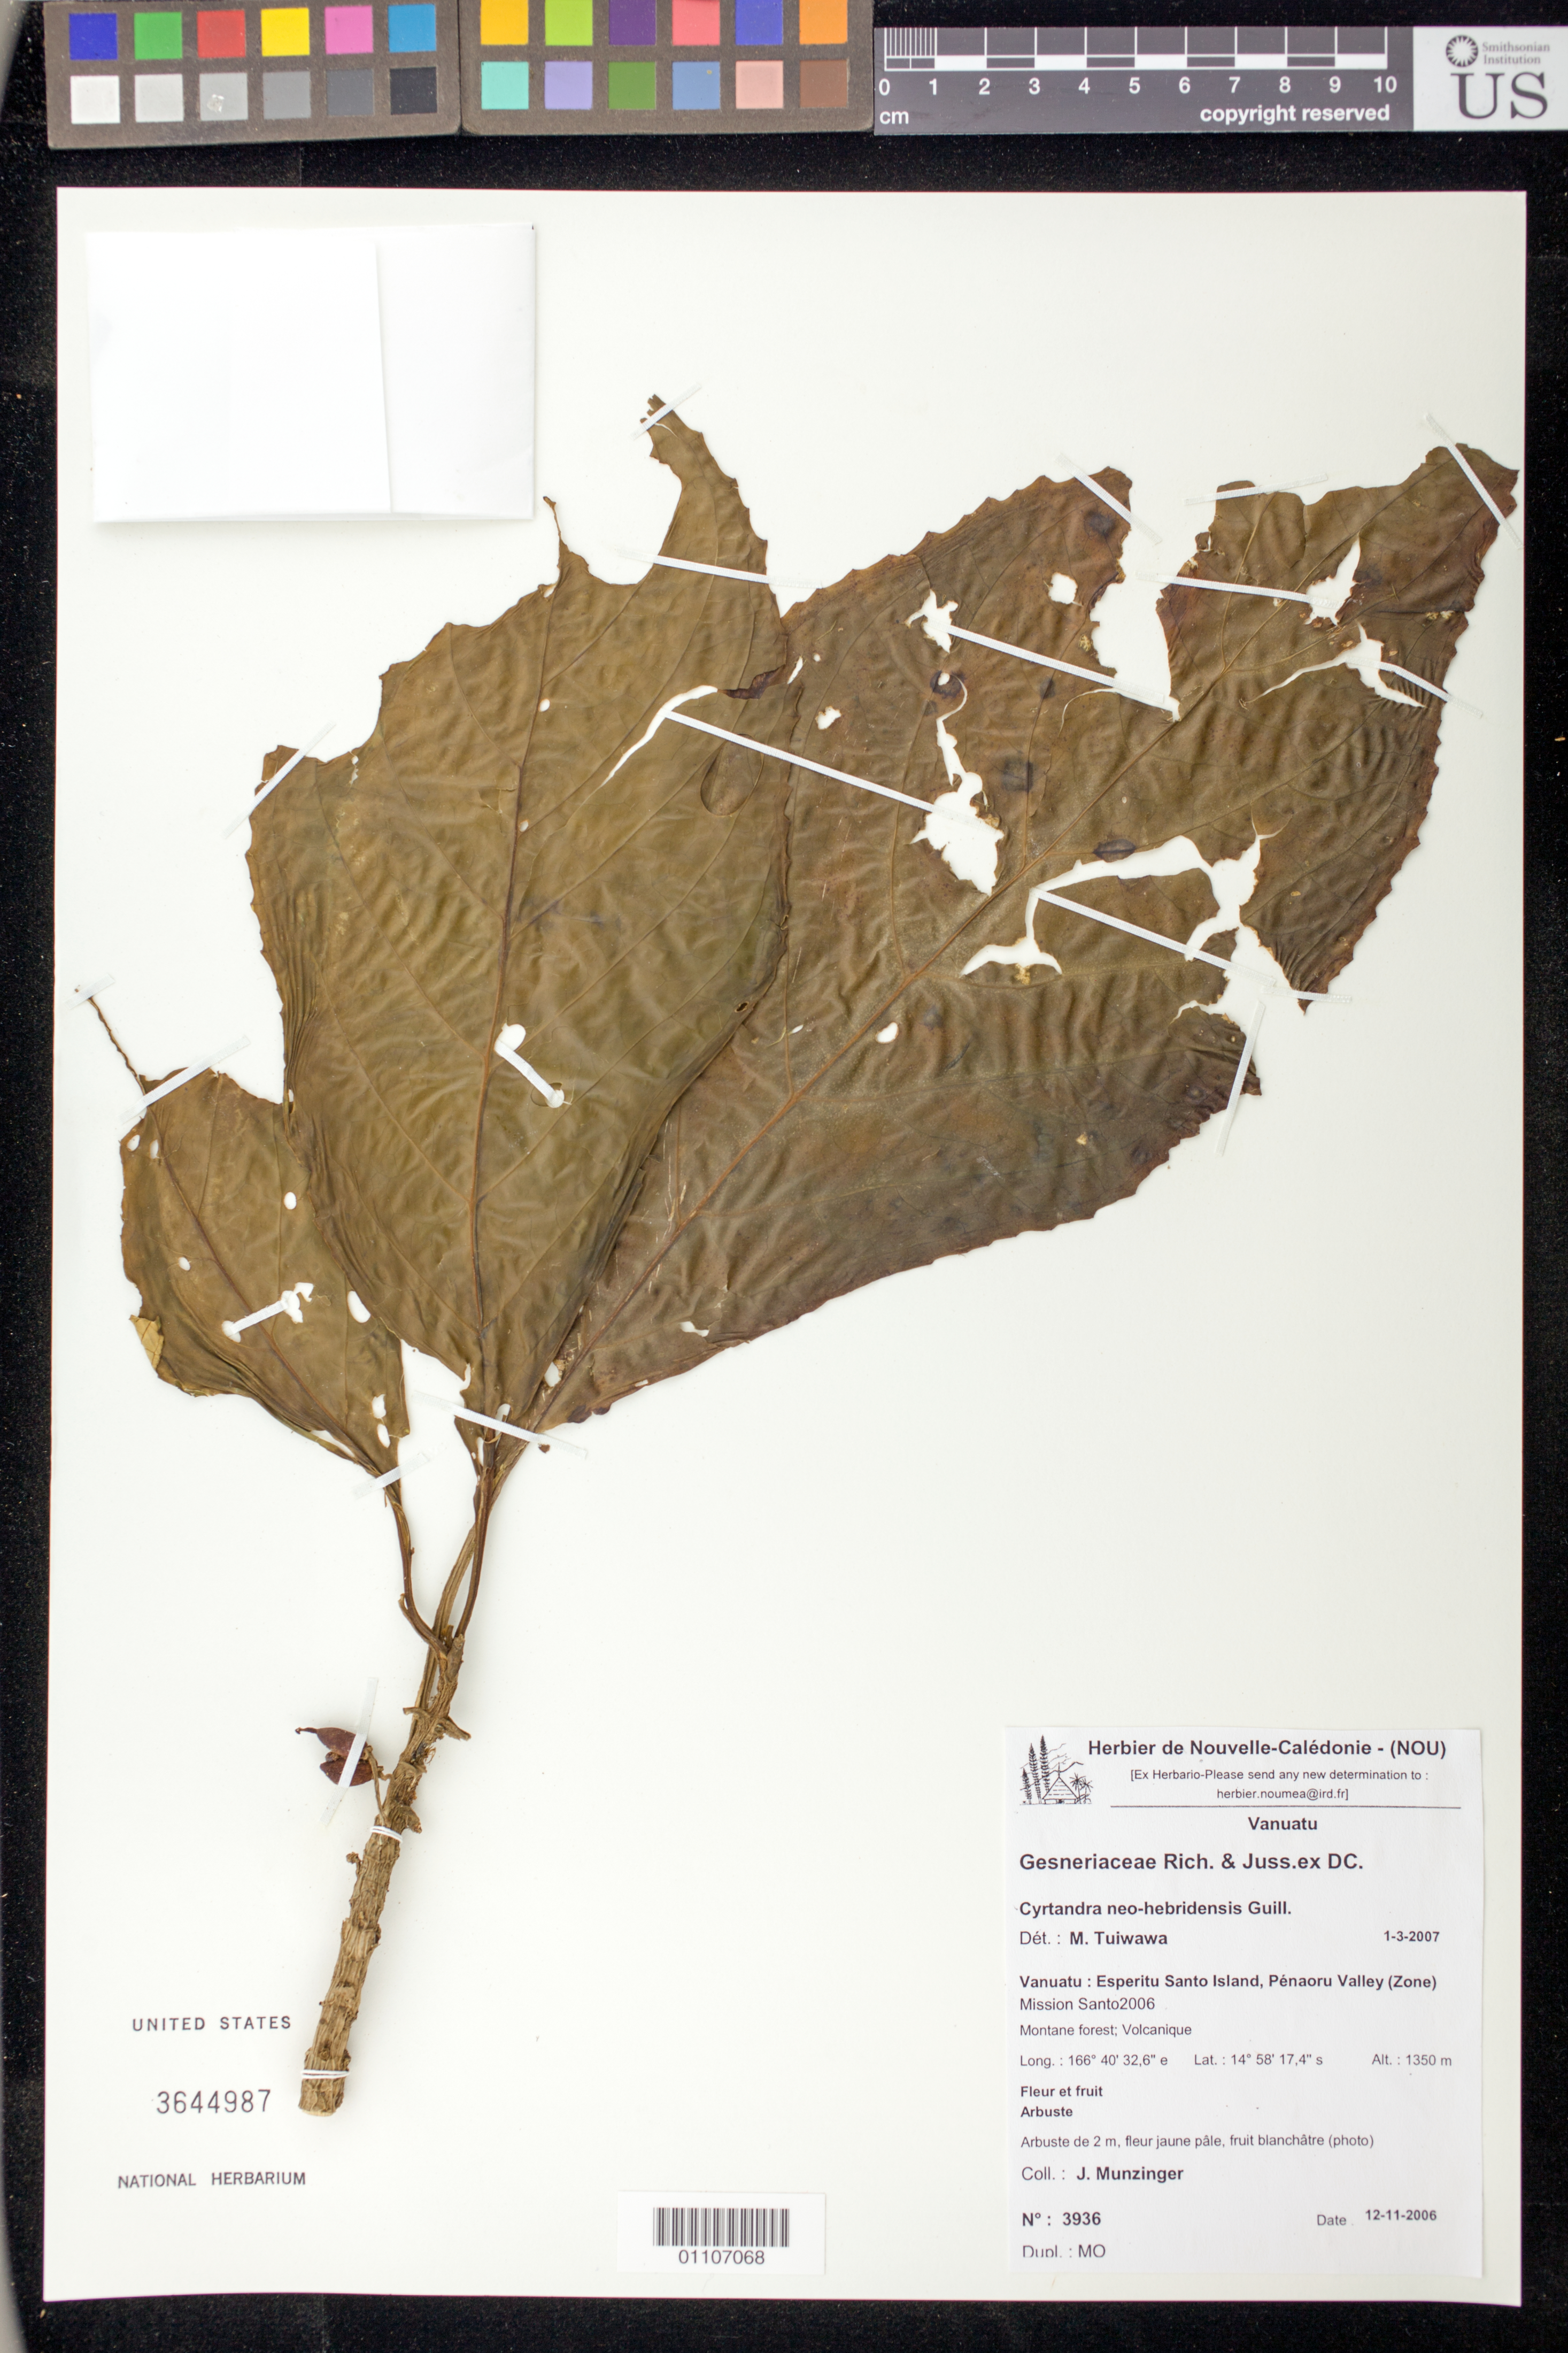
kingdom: Plantae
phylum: Tracheophyta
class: Magnoliopsida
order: Lamiales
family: Gesneriaceae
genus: Cyrtandra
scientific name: Cyrtandra neohebridensis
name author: Gillett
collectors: J. K. Munzinger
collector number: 3936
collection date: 2006-12-11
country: Vanuatu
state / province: Penaoru Valley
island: Esperitu Santo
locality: Esperitu Santo Island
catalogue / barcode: US 3644987